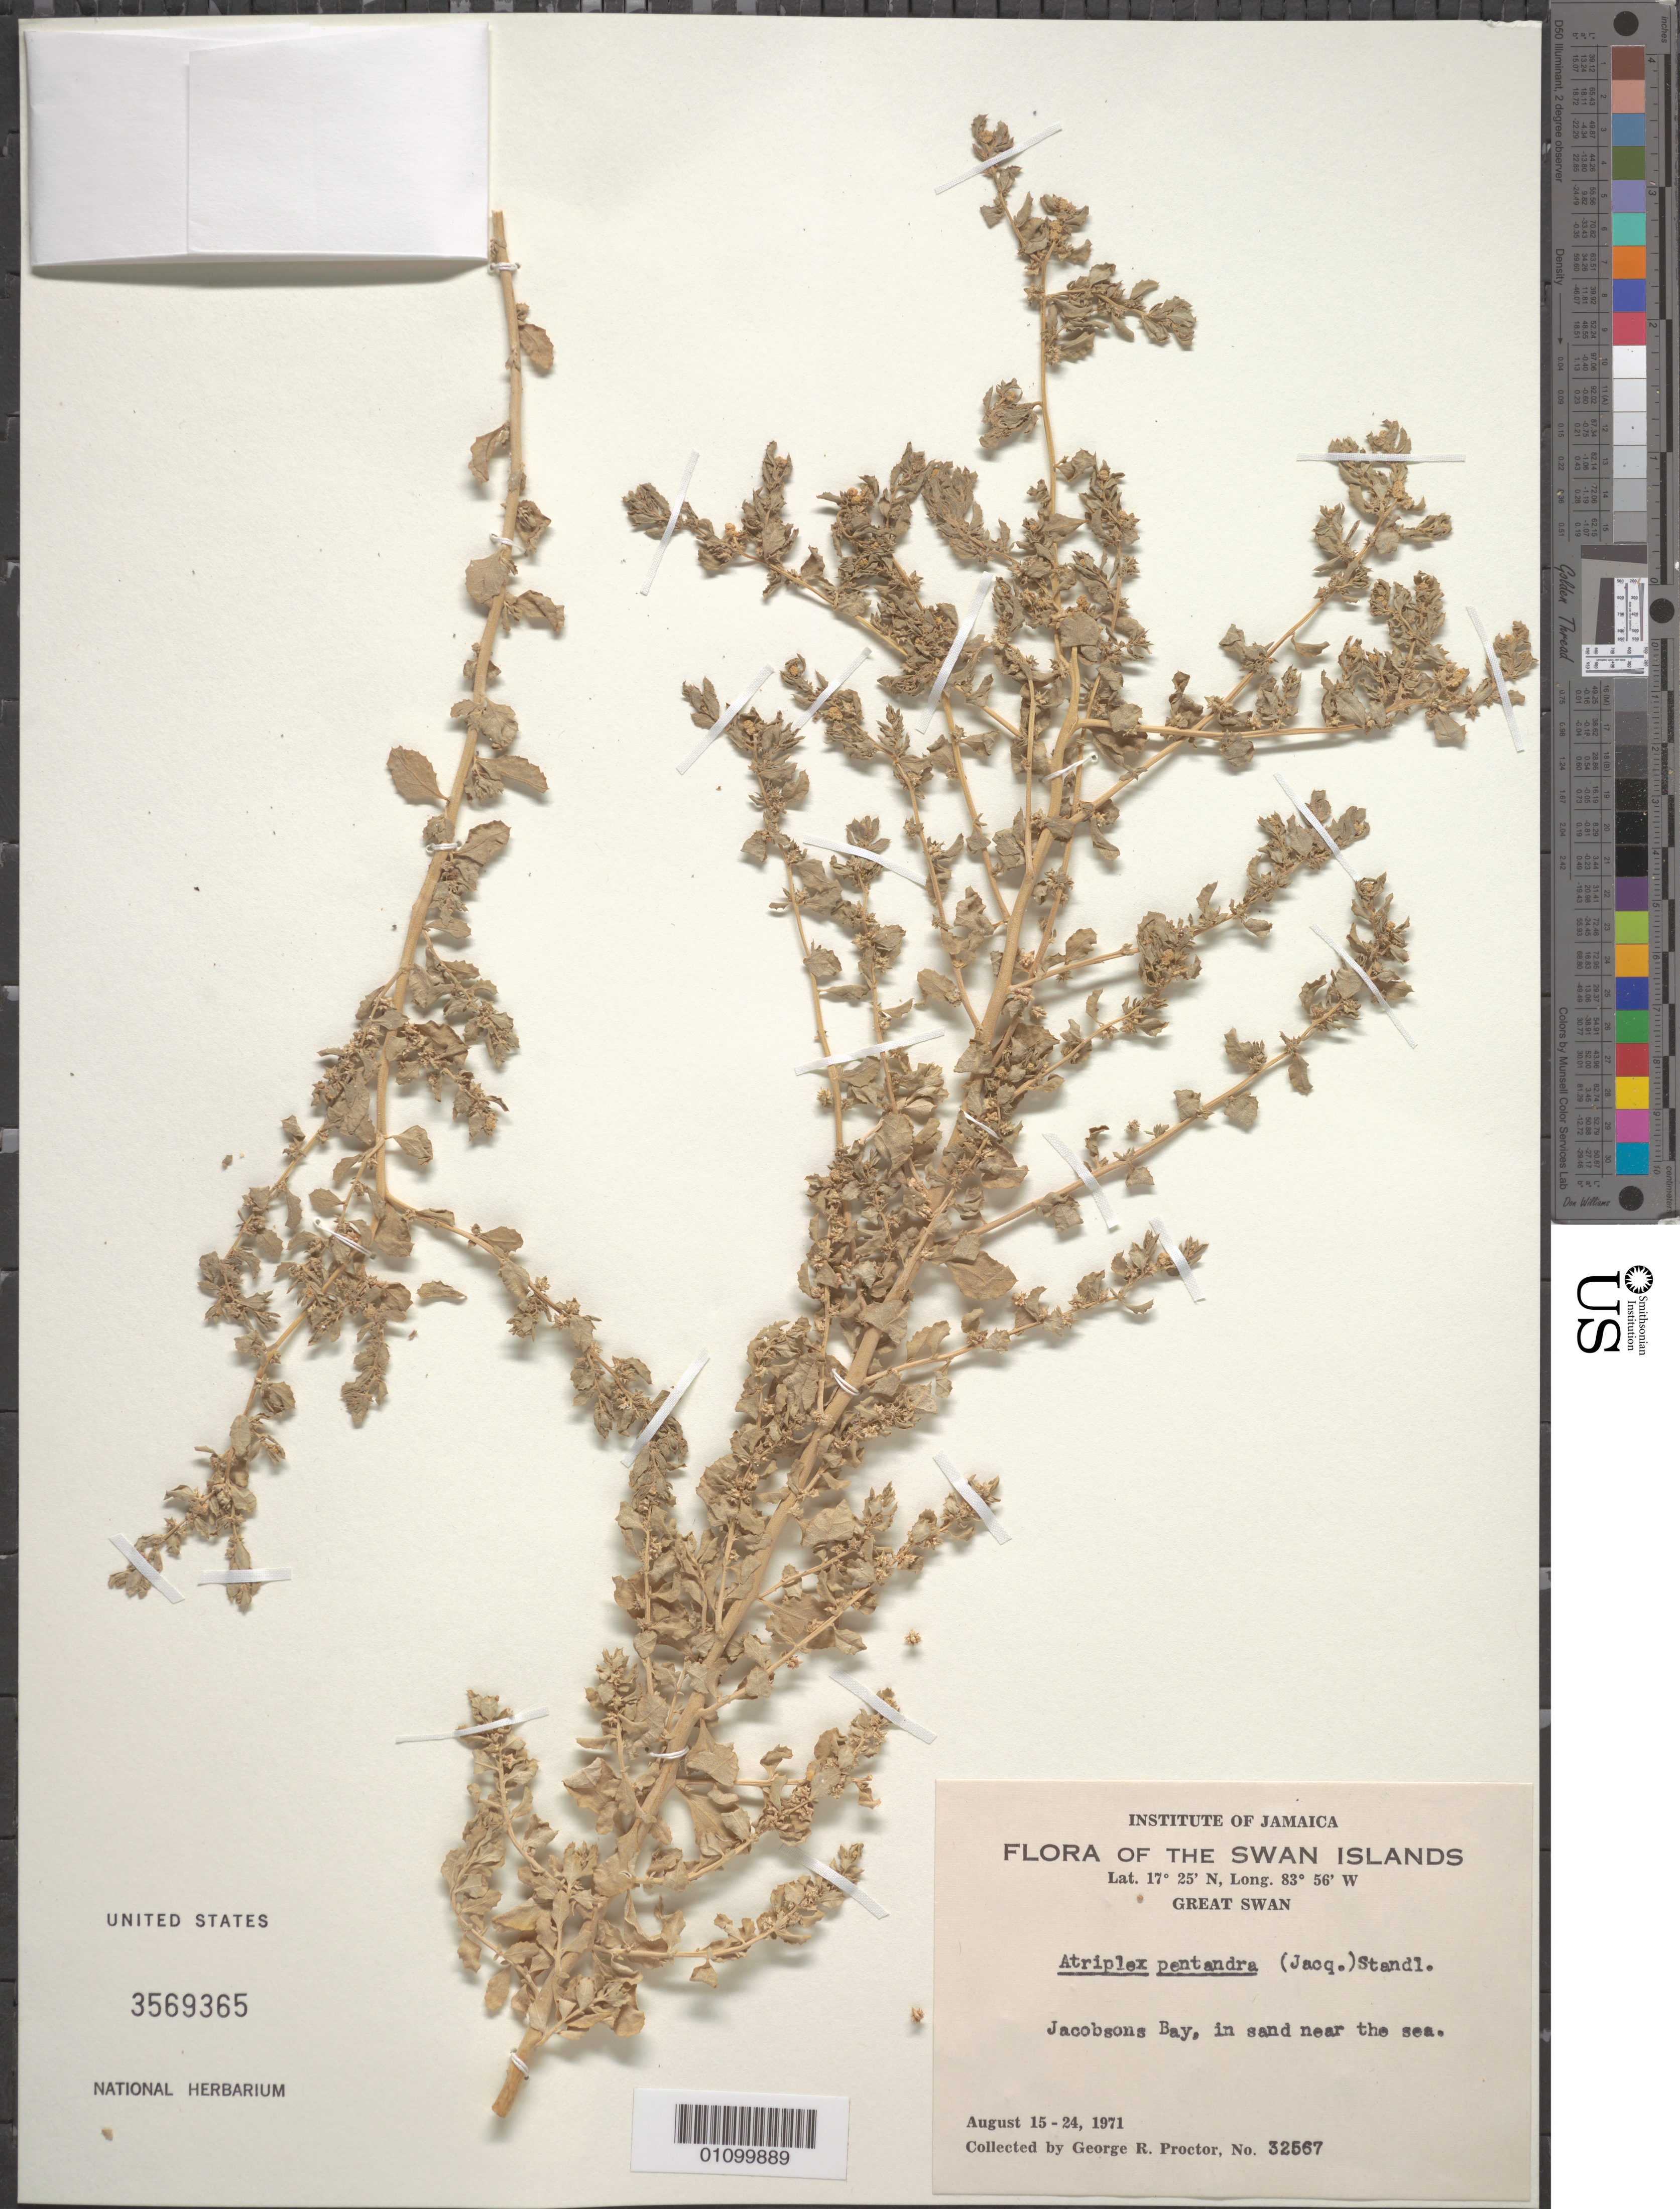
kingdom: Plantae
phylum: Tracheophyta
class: Magnoliopsida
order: Caryophyllales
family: Amaranthaceae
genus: Atriplex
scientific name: Atriplex pentandra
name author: (Jacq.) Standl.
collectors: G. R. Proctor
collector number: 32567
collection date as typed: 15 Aug 1971 to 24 Aug 1971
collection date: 1971-08-15/1971-08-24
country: Honduras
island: Great Swan Island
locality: Jacobgons Bay, in sand near the sea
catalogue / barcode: US 3569365